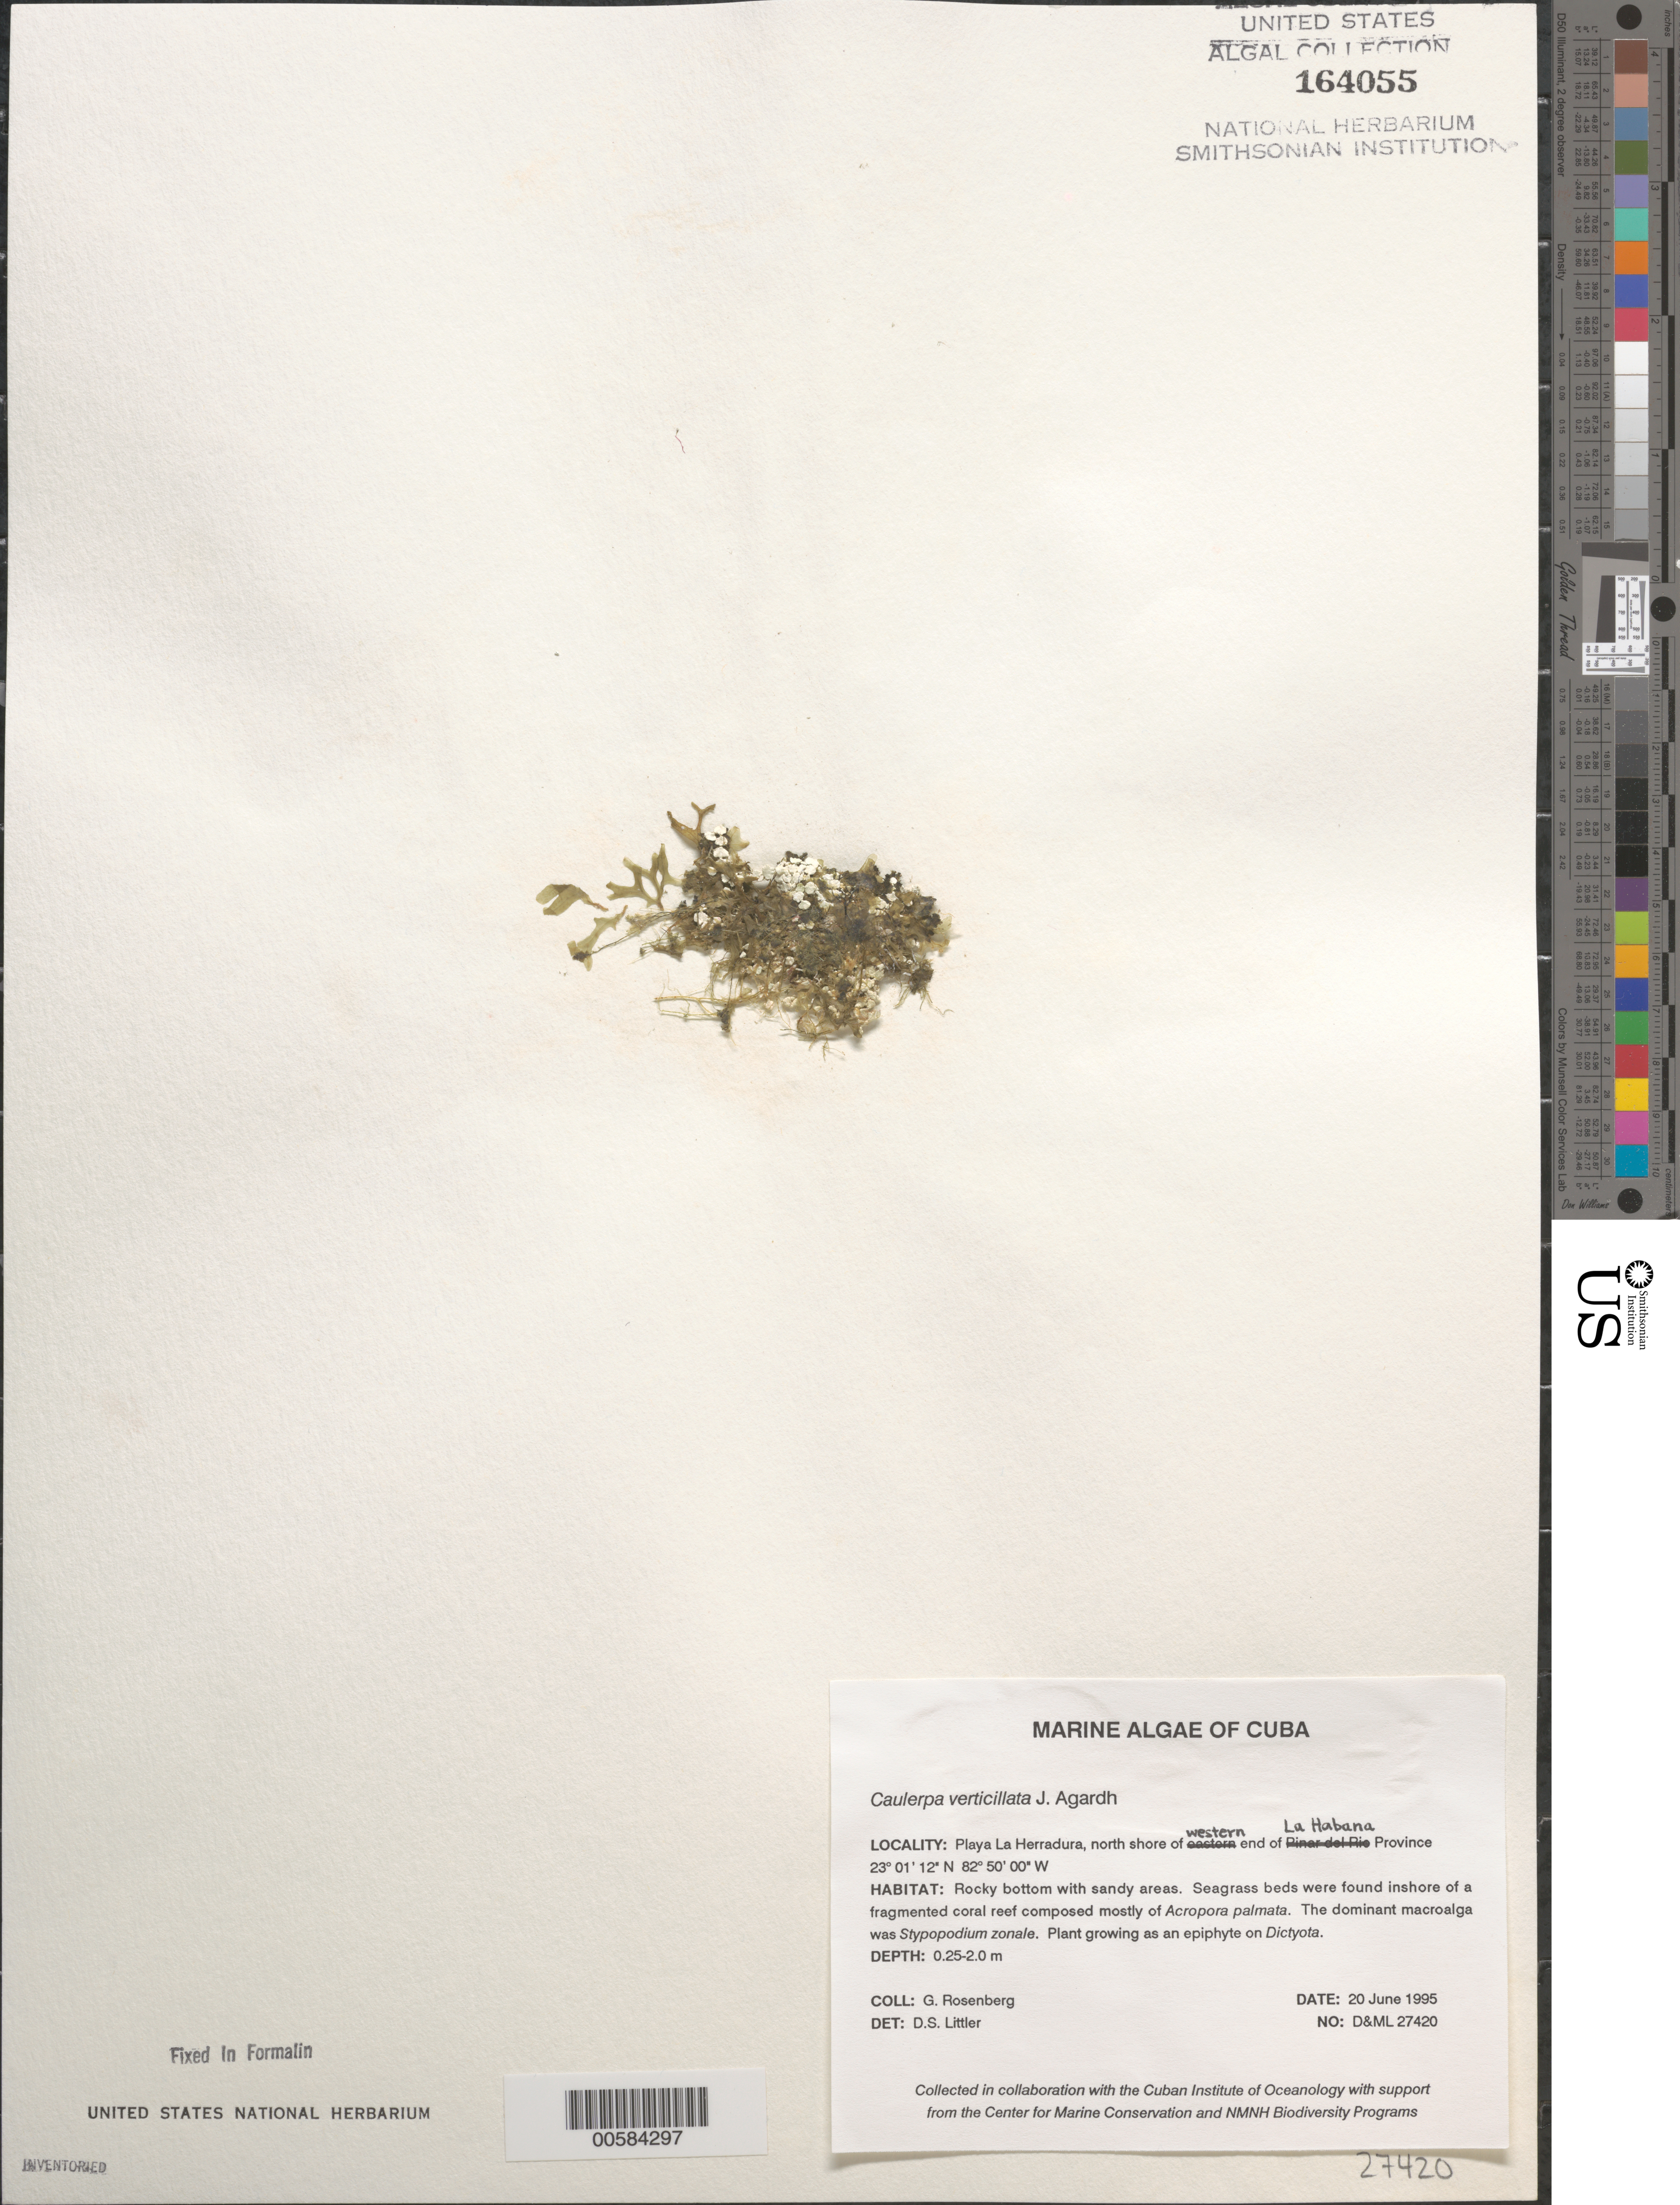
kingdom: Plantae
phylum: Chlorophyta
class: Ulvophyceae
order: Bryopsidales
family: Caulerpaceae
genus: Caulerpa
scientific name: Caulerpa verticillata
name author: J. Agardh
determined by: Littler, D. S.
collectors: G. Rosenberg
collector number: D&ML 27420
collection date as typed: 20 Jun 1995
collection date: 1995-06-20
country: Cuba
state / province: La Habana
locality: Playa la herradura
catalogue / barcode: US 164055